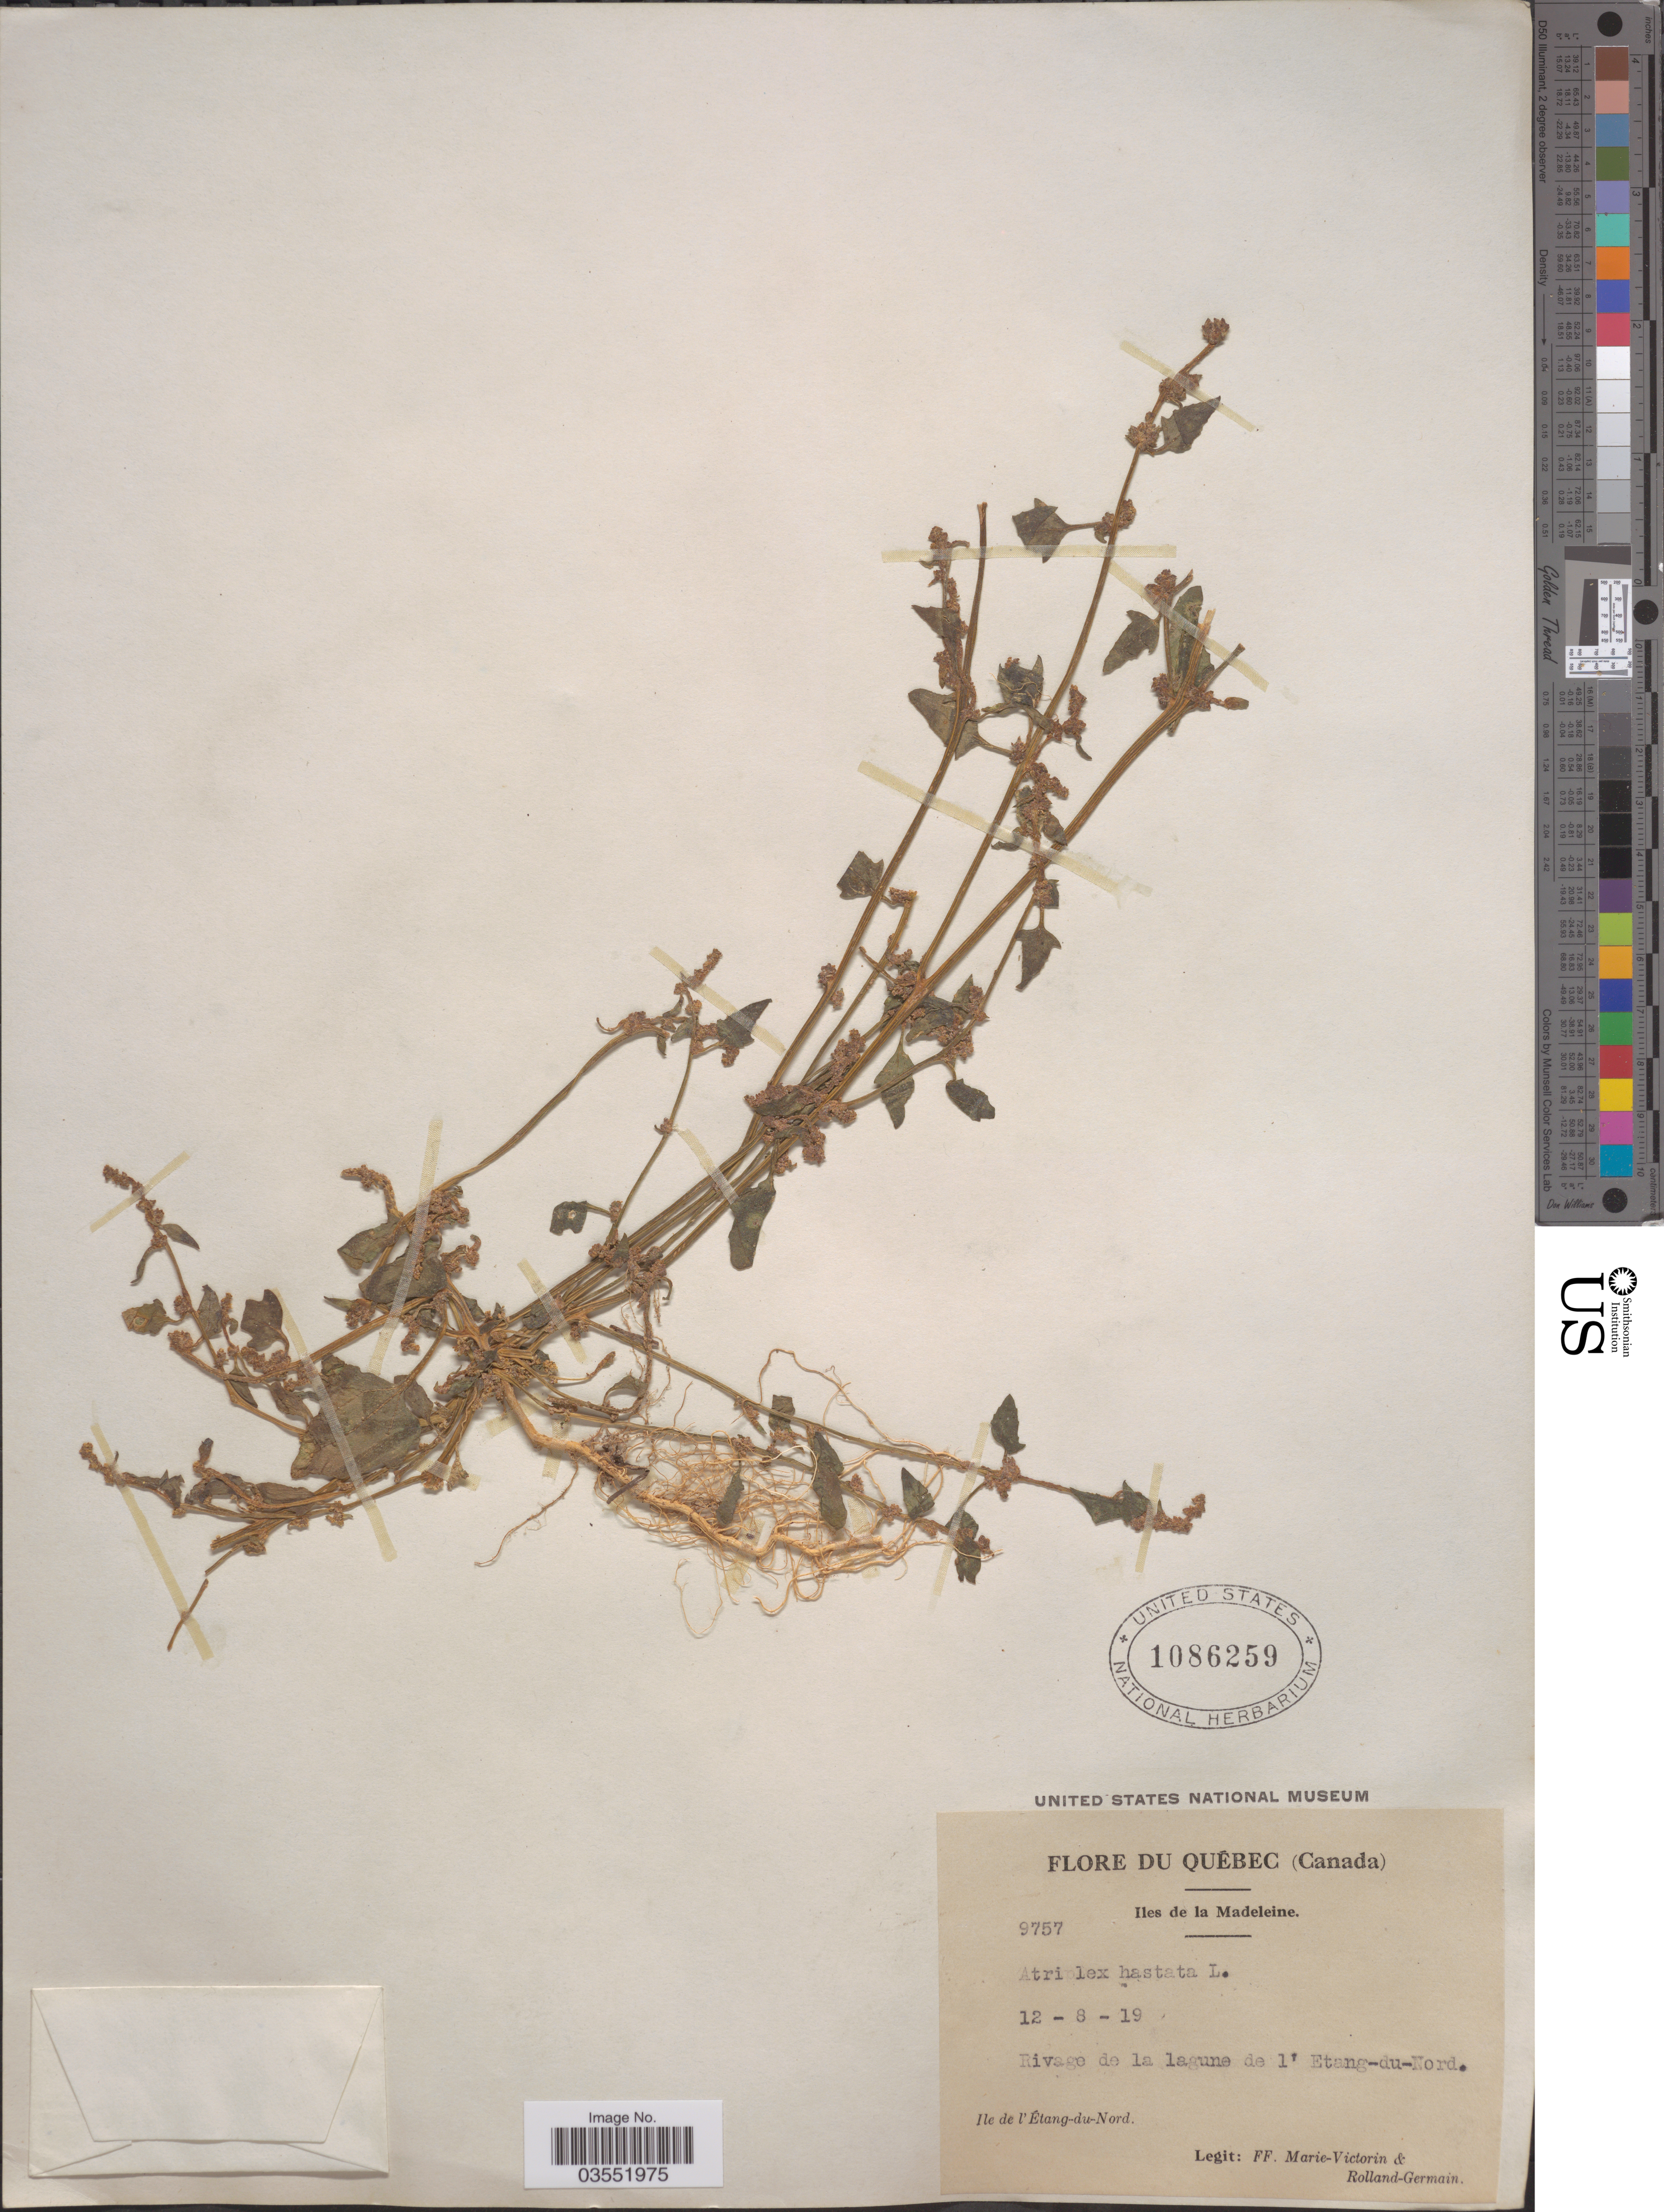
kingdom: Plantae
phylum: Tracheophyta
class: Magnoliopsida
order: Caryophyllales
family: Amaranthaceae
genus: Atriplex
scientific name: Atriplex hastata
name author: L.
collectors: F. Marie-Victorin & Rolland-Germain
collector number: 9757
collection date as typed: Transcribed d/m/y: 12/8/19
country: Canada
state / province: Quebec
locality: Iles de la Madeleine. Rivage de la lagune de l'Etang-du-Nord. Ile de l'Etang-du-Nord.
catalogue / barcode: US 1086259